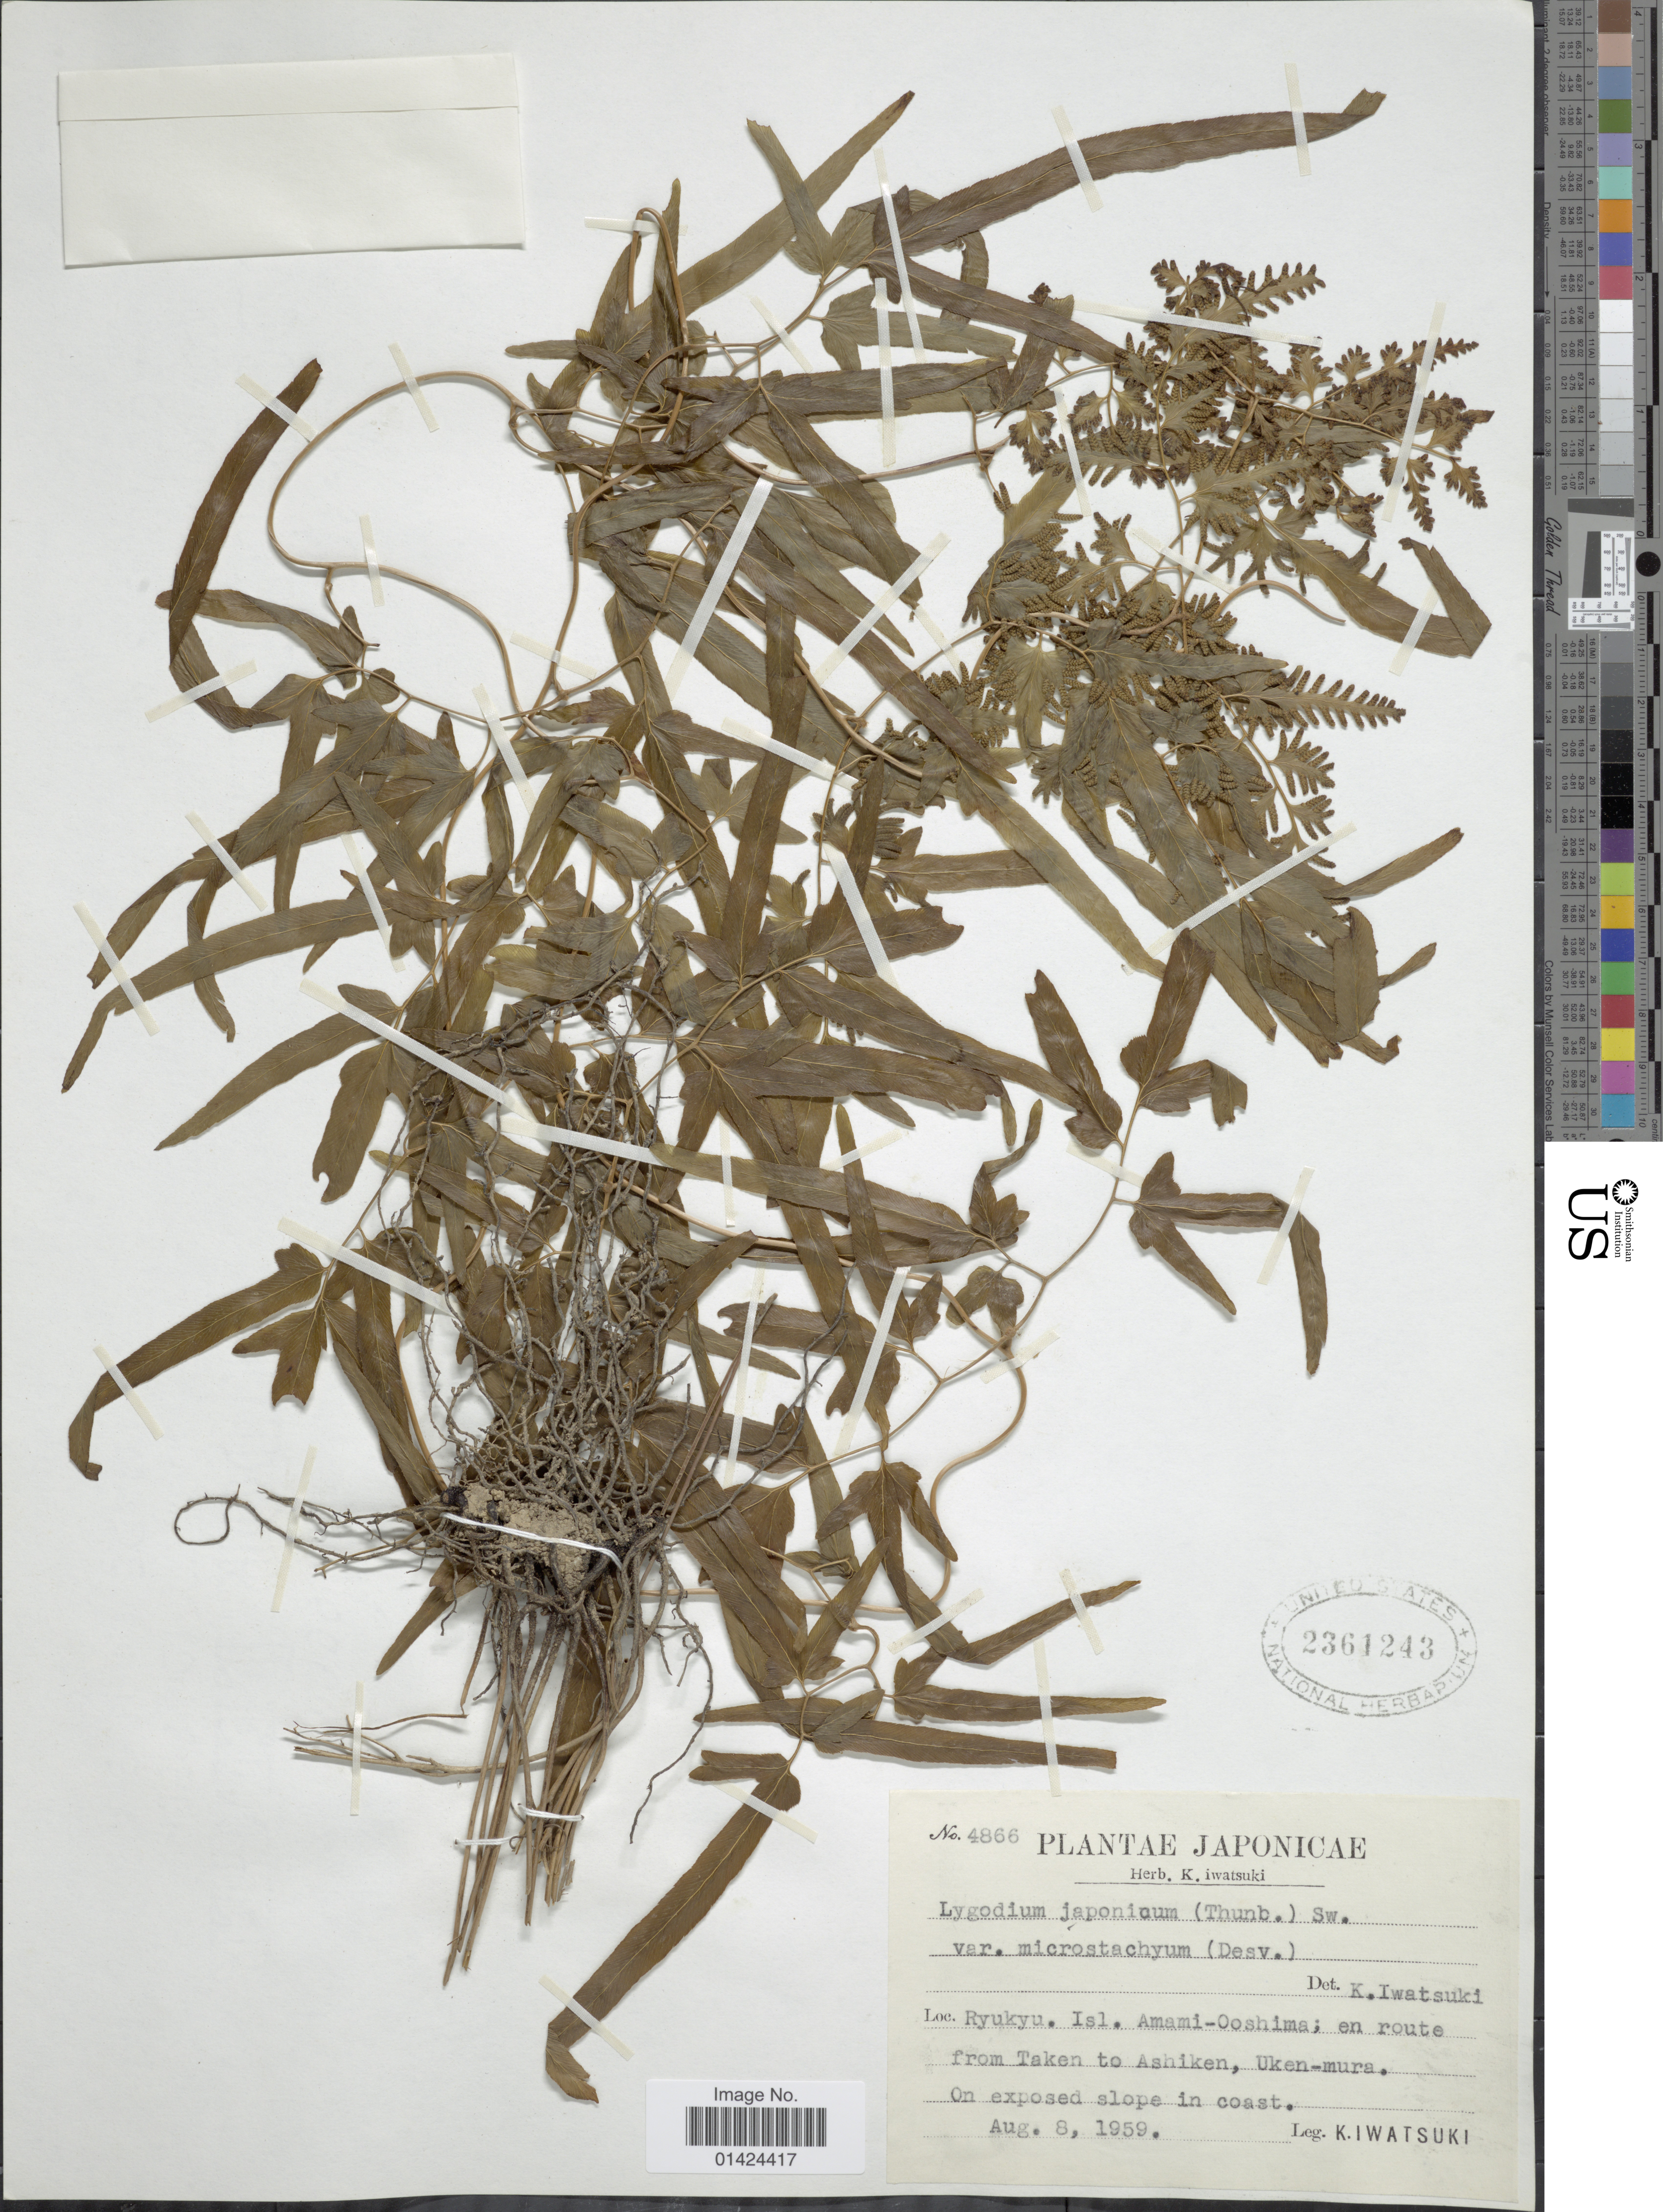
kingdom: Plantae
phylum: Tracheophyta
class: Polypodiopsida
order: Schizaeales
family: Lygodiaceae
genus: Lygodium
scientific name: Lygodium japonicum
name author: (Thunb.) Sw.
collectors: K. Iwatsuki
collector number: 4866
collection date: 1959-08-08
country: Japan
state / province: Okinawa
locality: Ryukyu. Isl. Amami-Ooshima; en route from Taken to Ashiken, Uken-mura.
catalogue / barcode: US 2361243